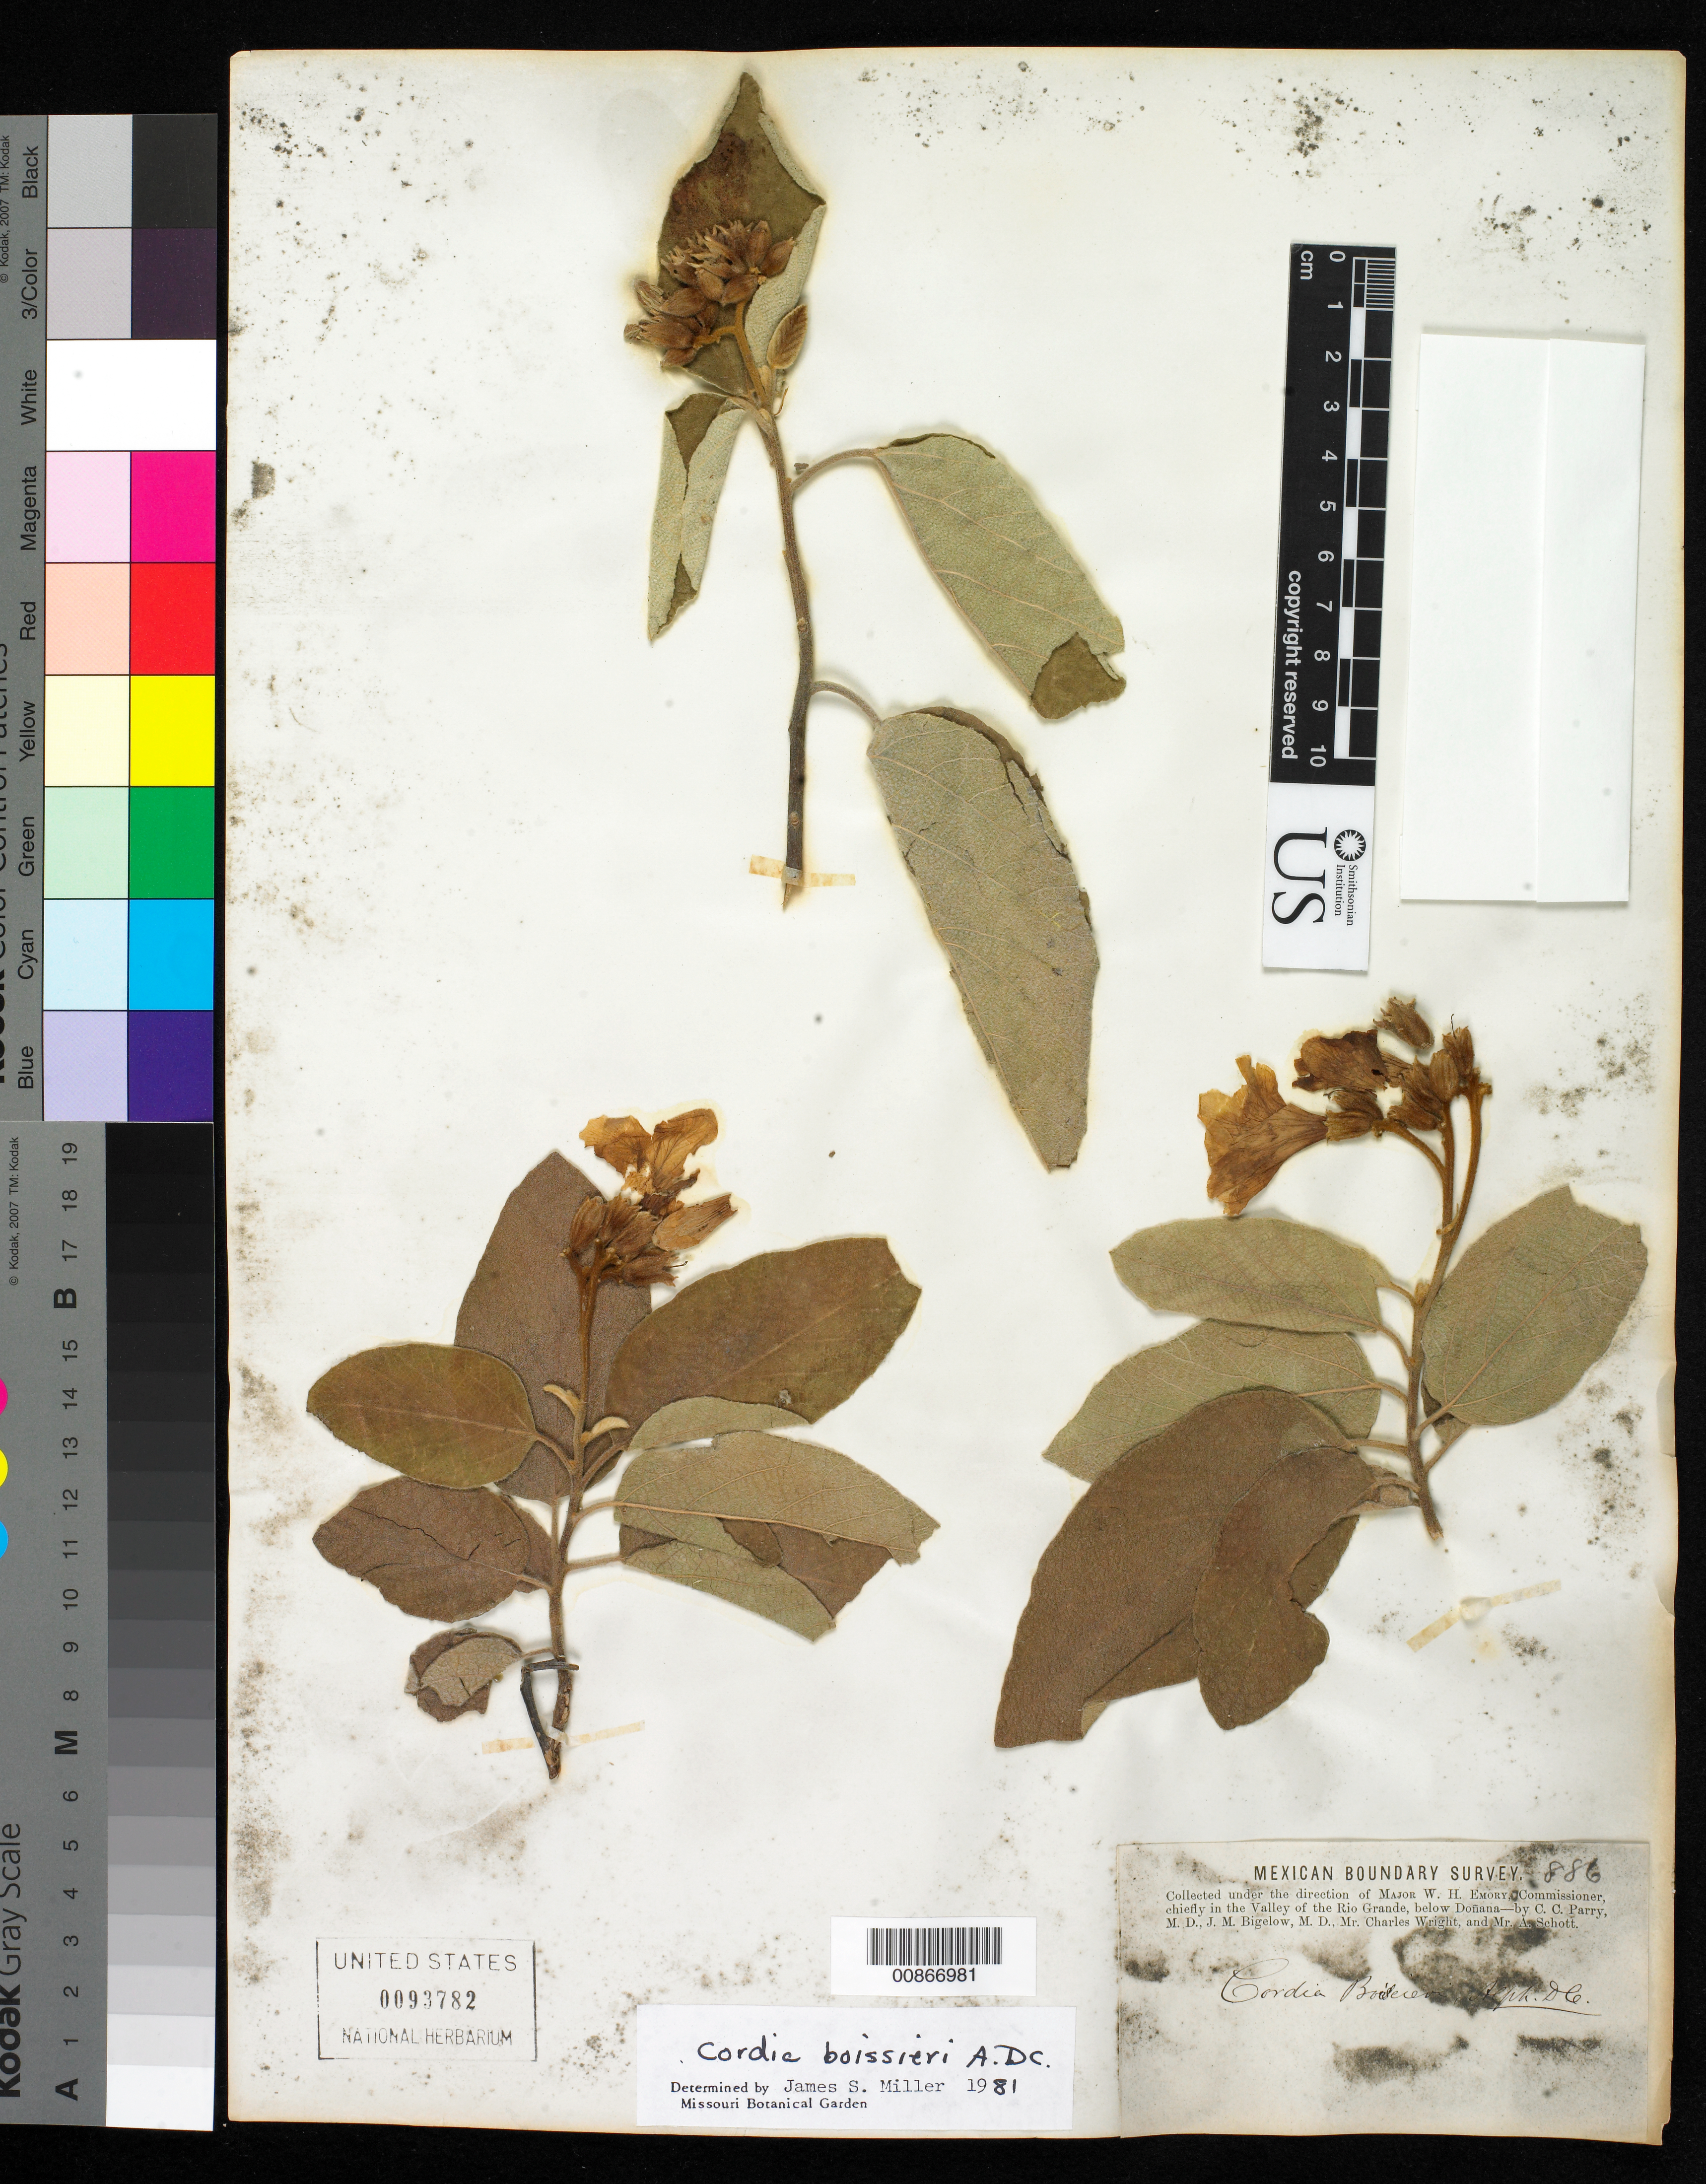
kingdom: Plantae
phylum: Tracheophyta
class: Magnoliopsida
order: Boraginales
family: Cordiaceae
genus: Cordia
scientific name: Cordia boissieri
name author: A. DC.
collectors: C. C. Parry, J. M. Bigelow, C. Wright & A. C. V. Schott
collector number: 886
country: United States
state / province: New Mexico / Texas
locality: Valley of the Rio Grande, below Doñana.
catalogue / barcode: US 93782